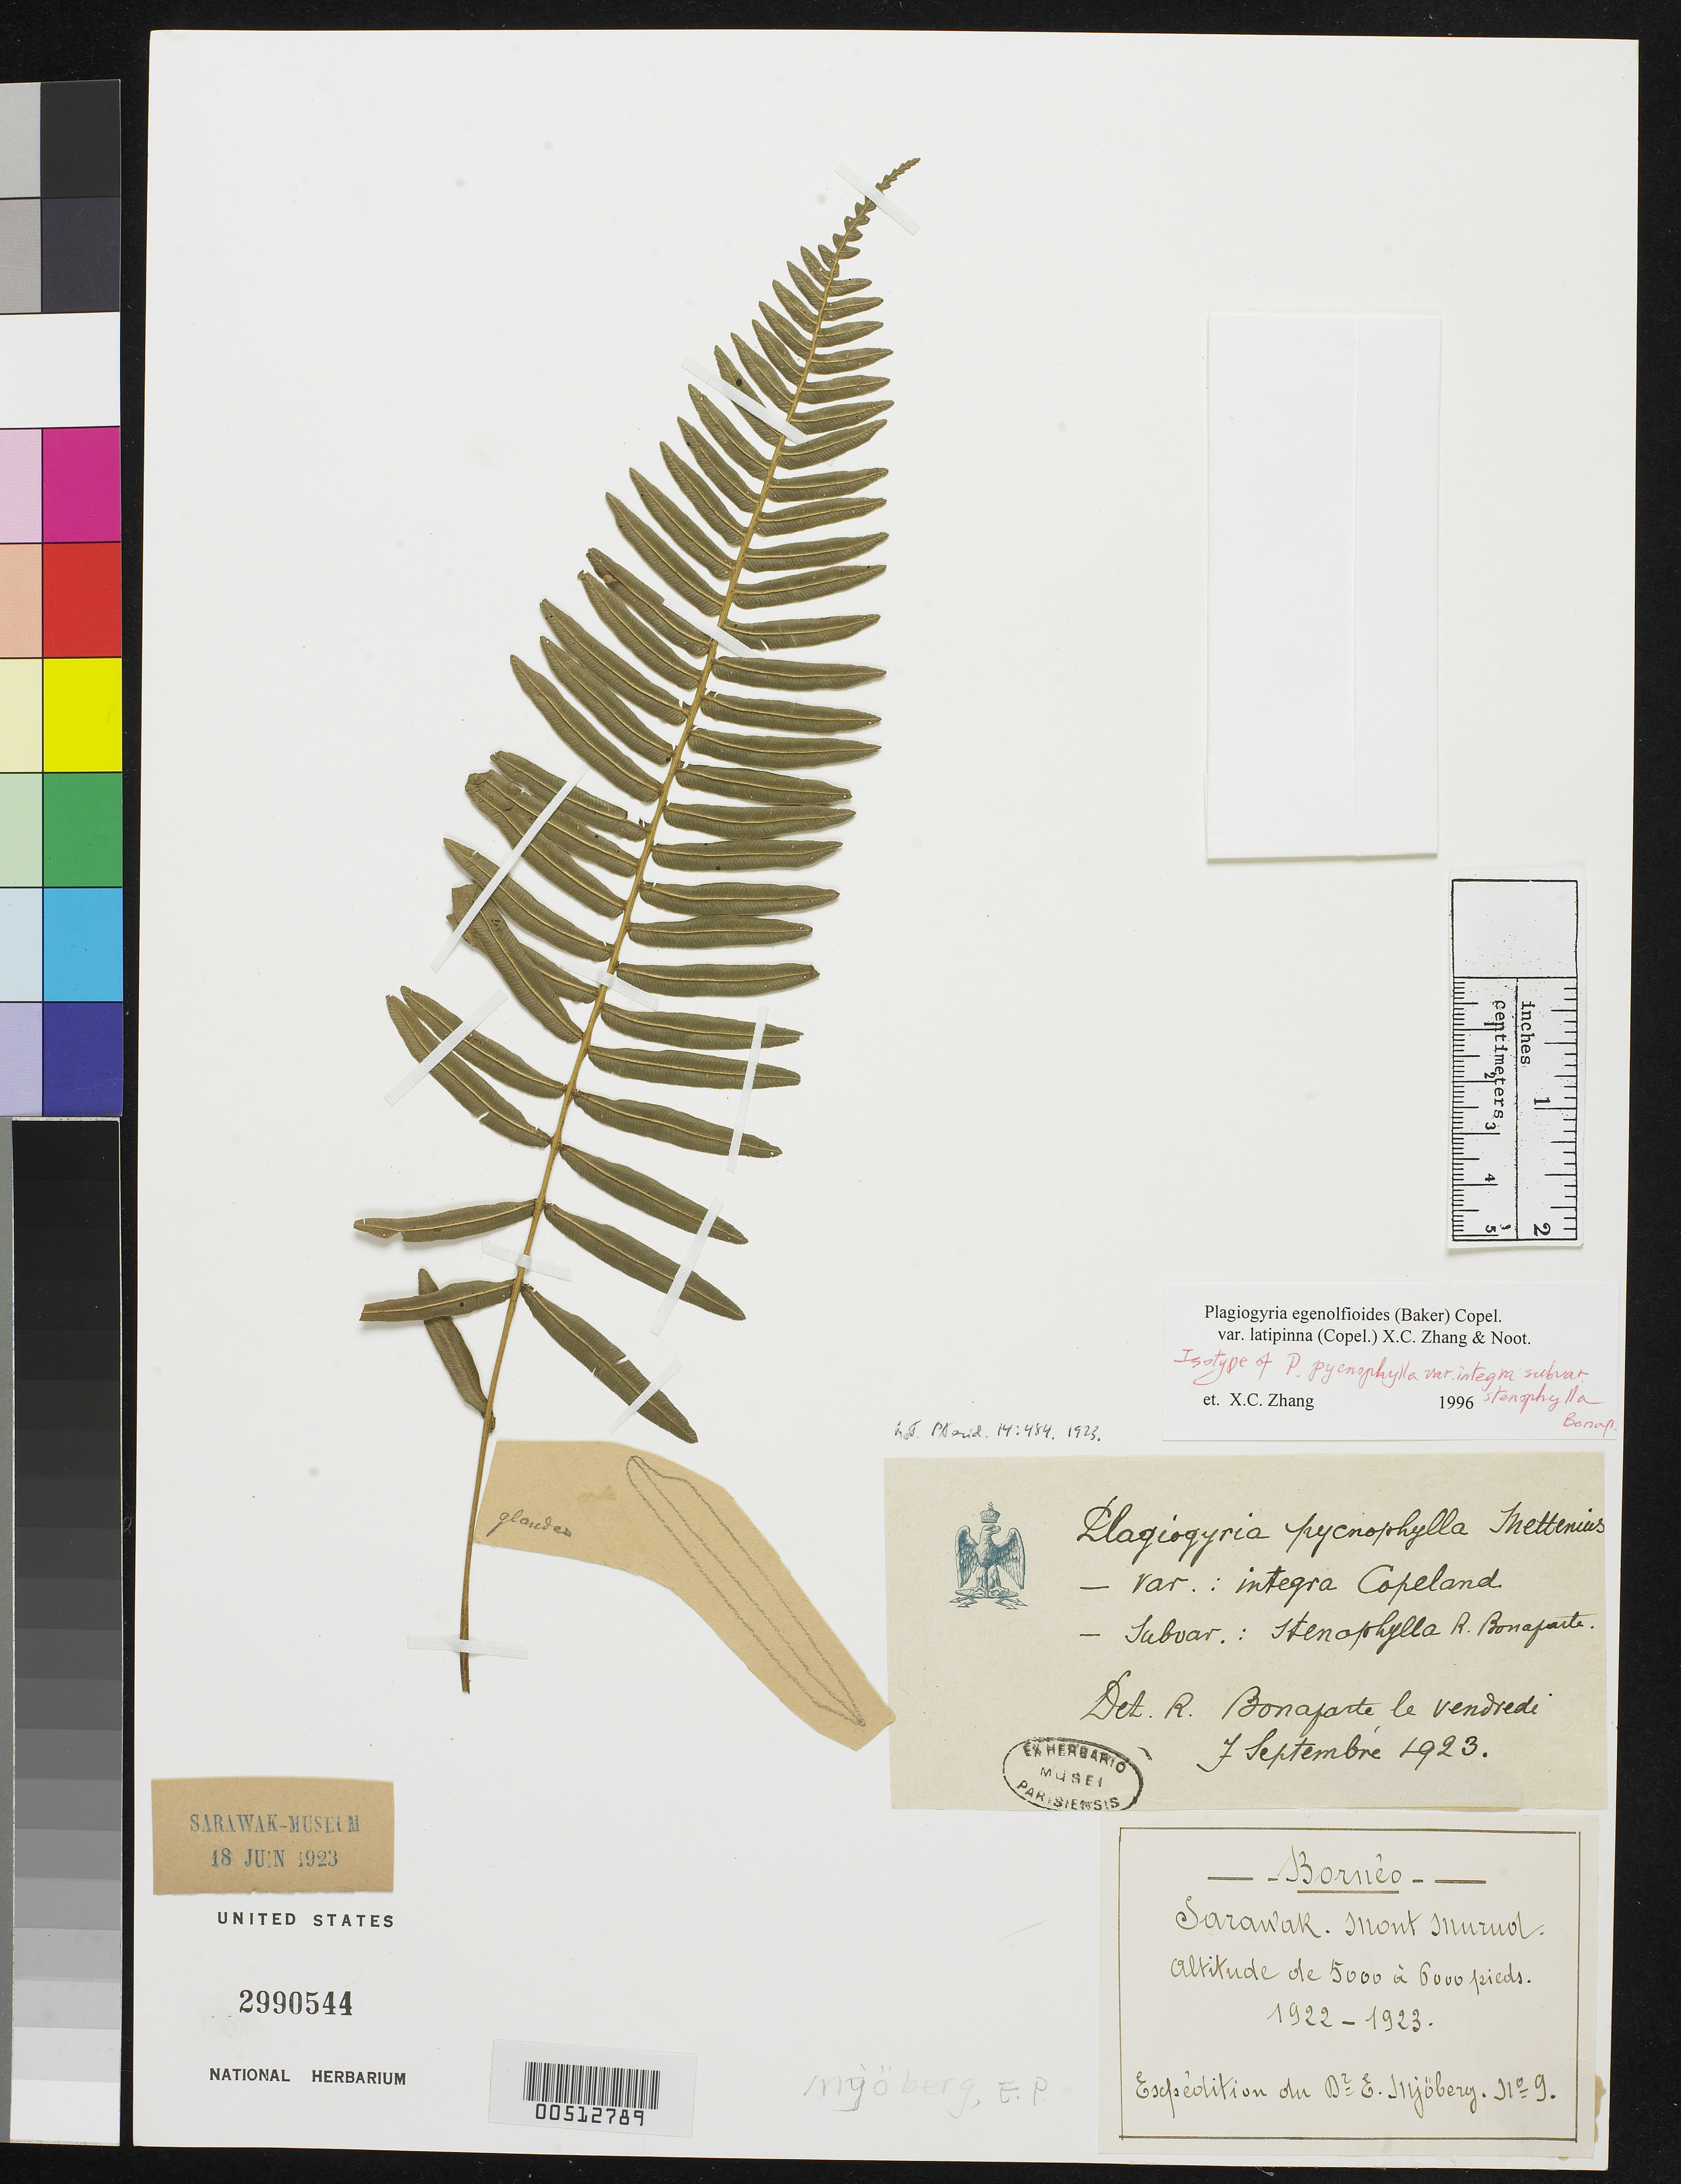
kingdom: Plantae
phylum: Tracheophyta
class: Polypodiopsida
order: Cyatheales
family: Plagiogyriaceae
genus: Plagiogyria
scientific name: Plagiogyria pycnophylla var. stenophylla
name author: Bonap.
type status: Isotype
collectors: E. Mjoberg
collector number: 9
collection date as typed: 1922 to -- --- 1923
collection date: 1922/1923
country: Malaysia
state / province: Sarawak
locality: Mount Murud.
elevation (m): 1524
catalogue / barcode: US 2990544